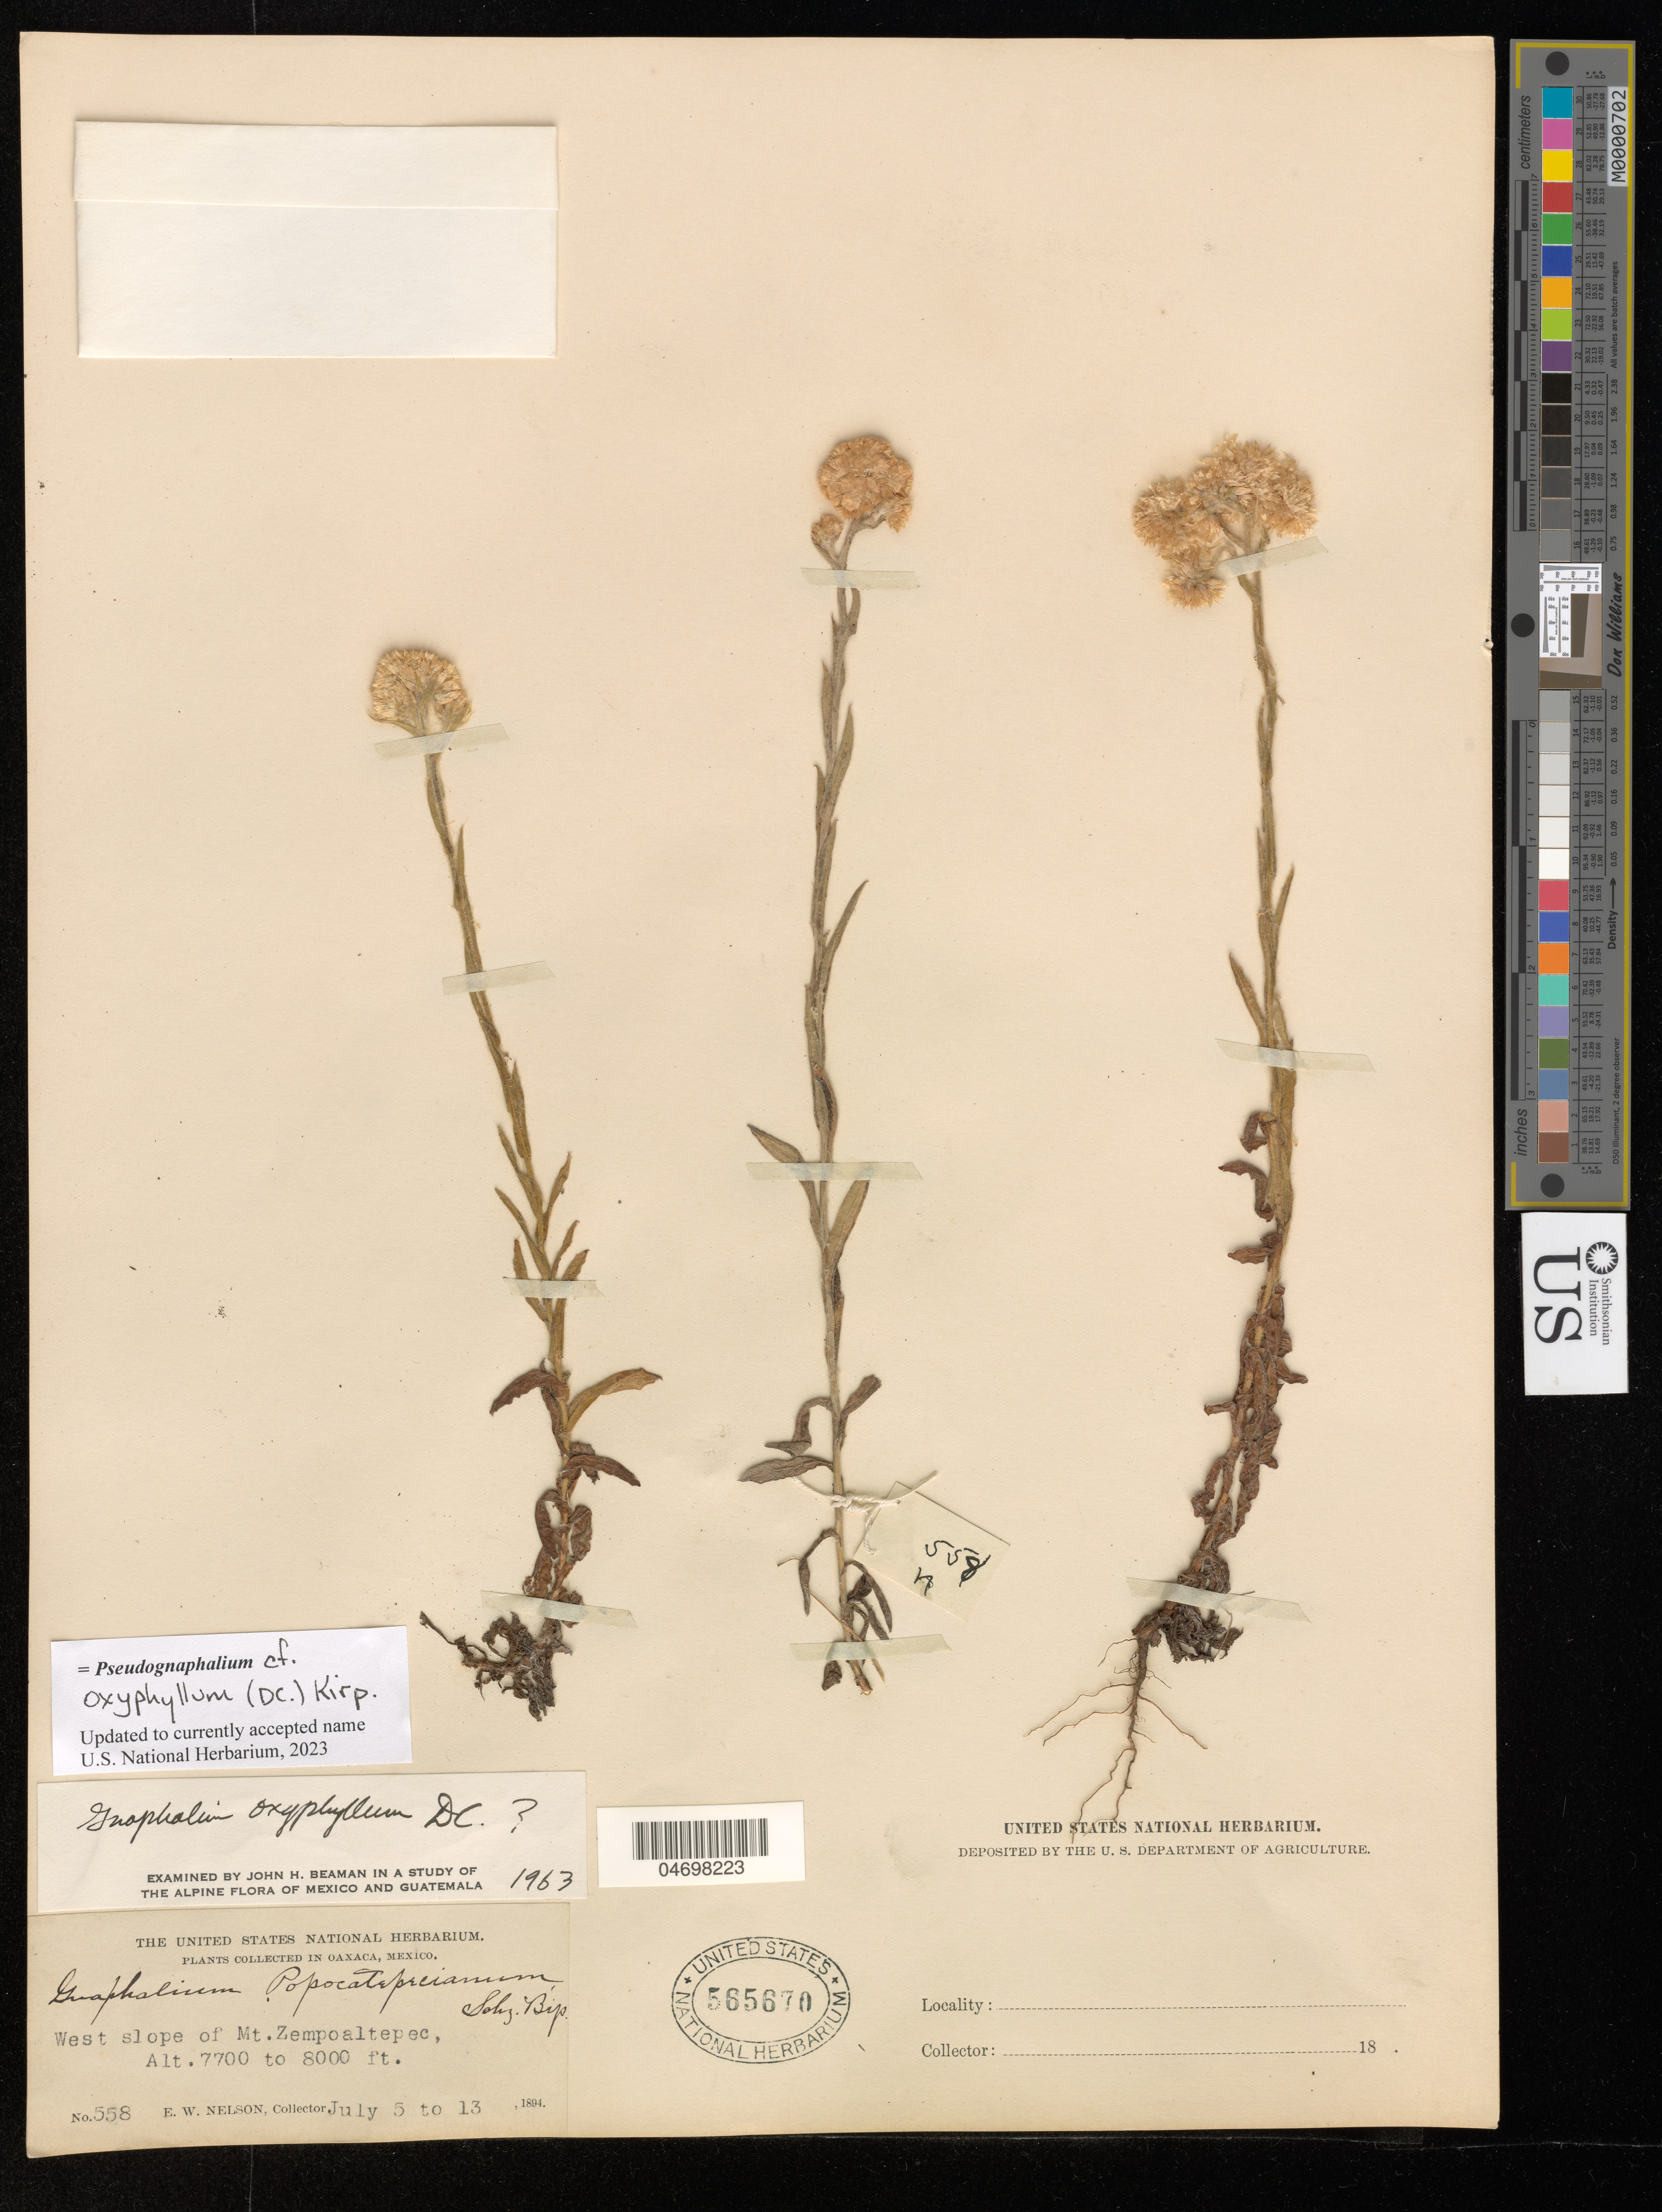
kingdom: Plantae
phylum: Tracheophyta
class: Magnoliopsida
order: Asterales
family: Asteraceae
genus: Pseudognaphalium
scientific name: Pseudognaphalium oxyphyllum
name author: (DC.) Kirp.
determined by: Beaman, J. H., Curator (MSC), Michigan State University (UNITED STATES)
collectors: E. W. Nelson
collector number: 558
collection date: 1894-07-05/1894-07-13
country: Mexico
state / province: Oaxaca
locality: West slope of Mt. Zempoaltepec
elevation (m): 2347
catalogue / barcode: US 565670